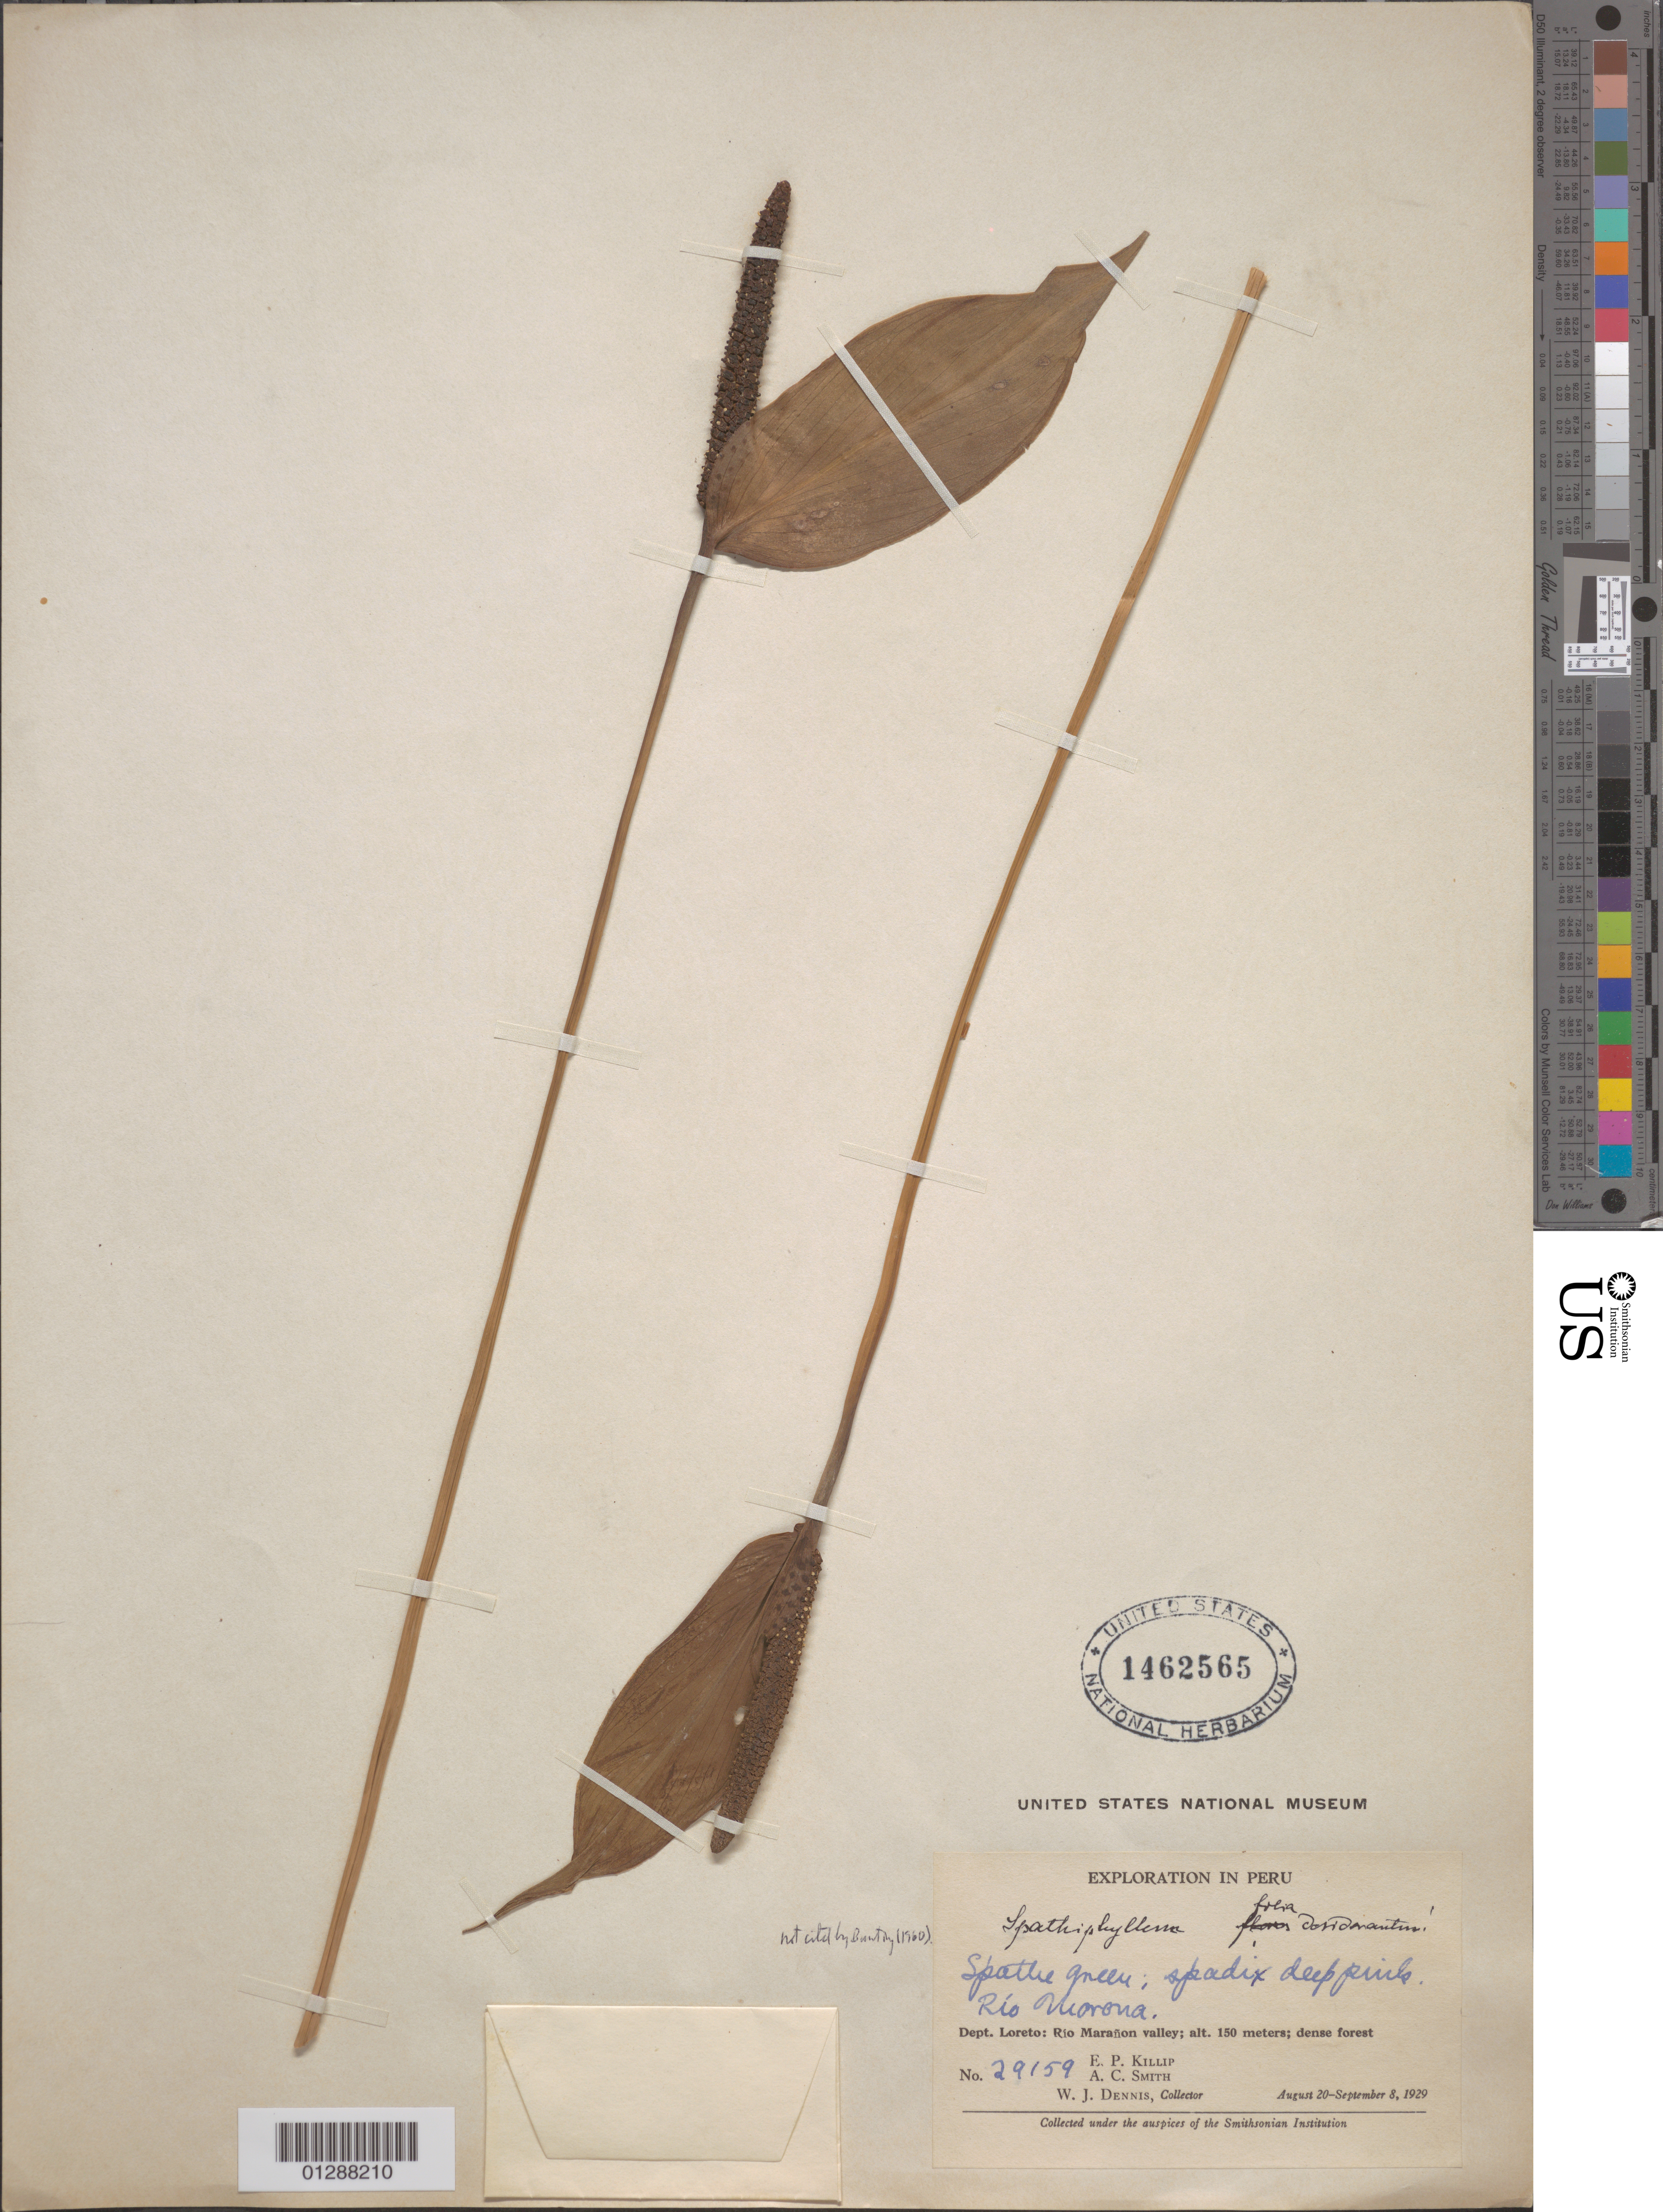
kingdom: Plantae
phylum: Tracheophyta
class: Liliopsida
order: Alismatales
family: Araceae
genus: Spathiphyllum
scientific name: Spathiphyllum sp.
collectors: E. P. Killip, A. C. Smith & W. J. Dennis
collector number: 29159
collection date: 1929-08-20/1929-09-08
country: Peru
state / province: Loreto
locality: Río Morona. Dept. Loreto: Río Marañon valley.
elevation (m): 150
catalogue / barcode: US 1462565